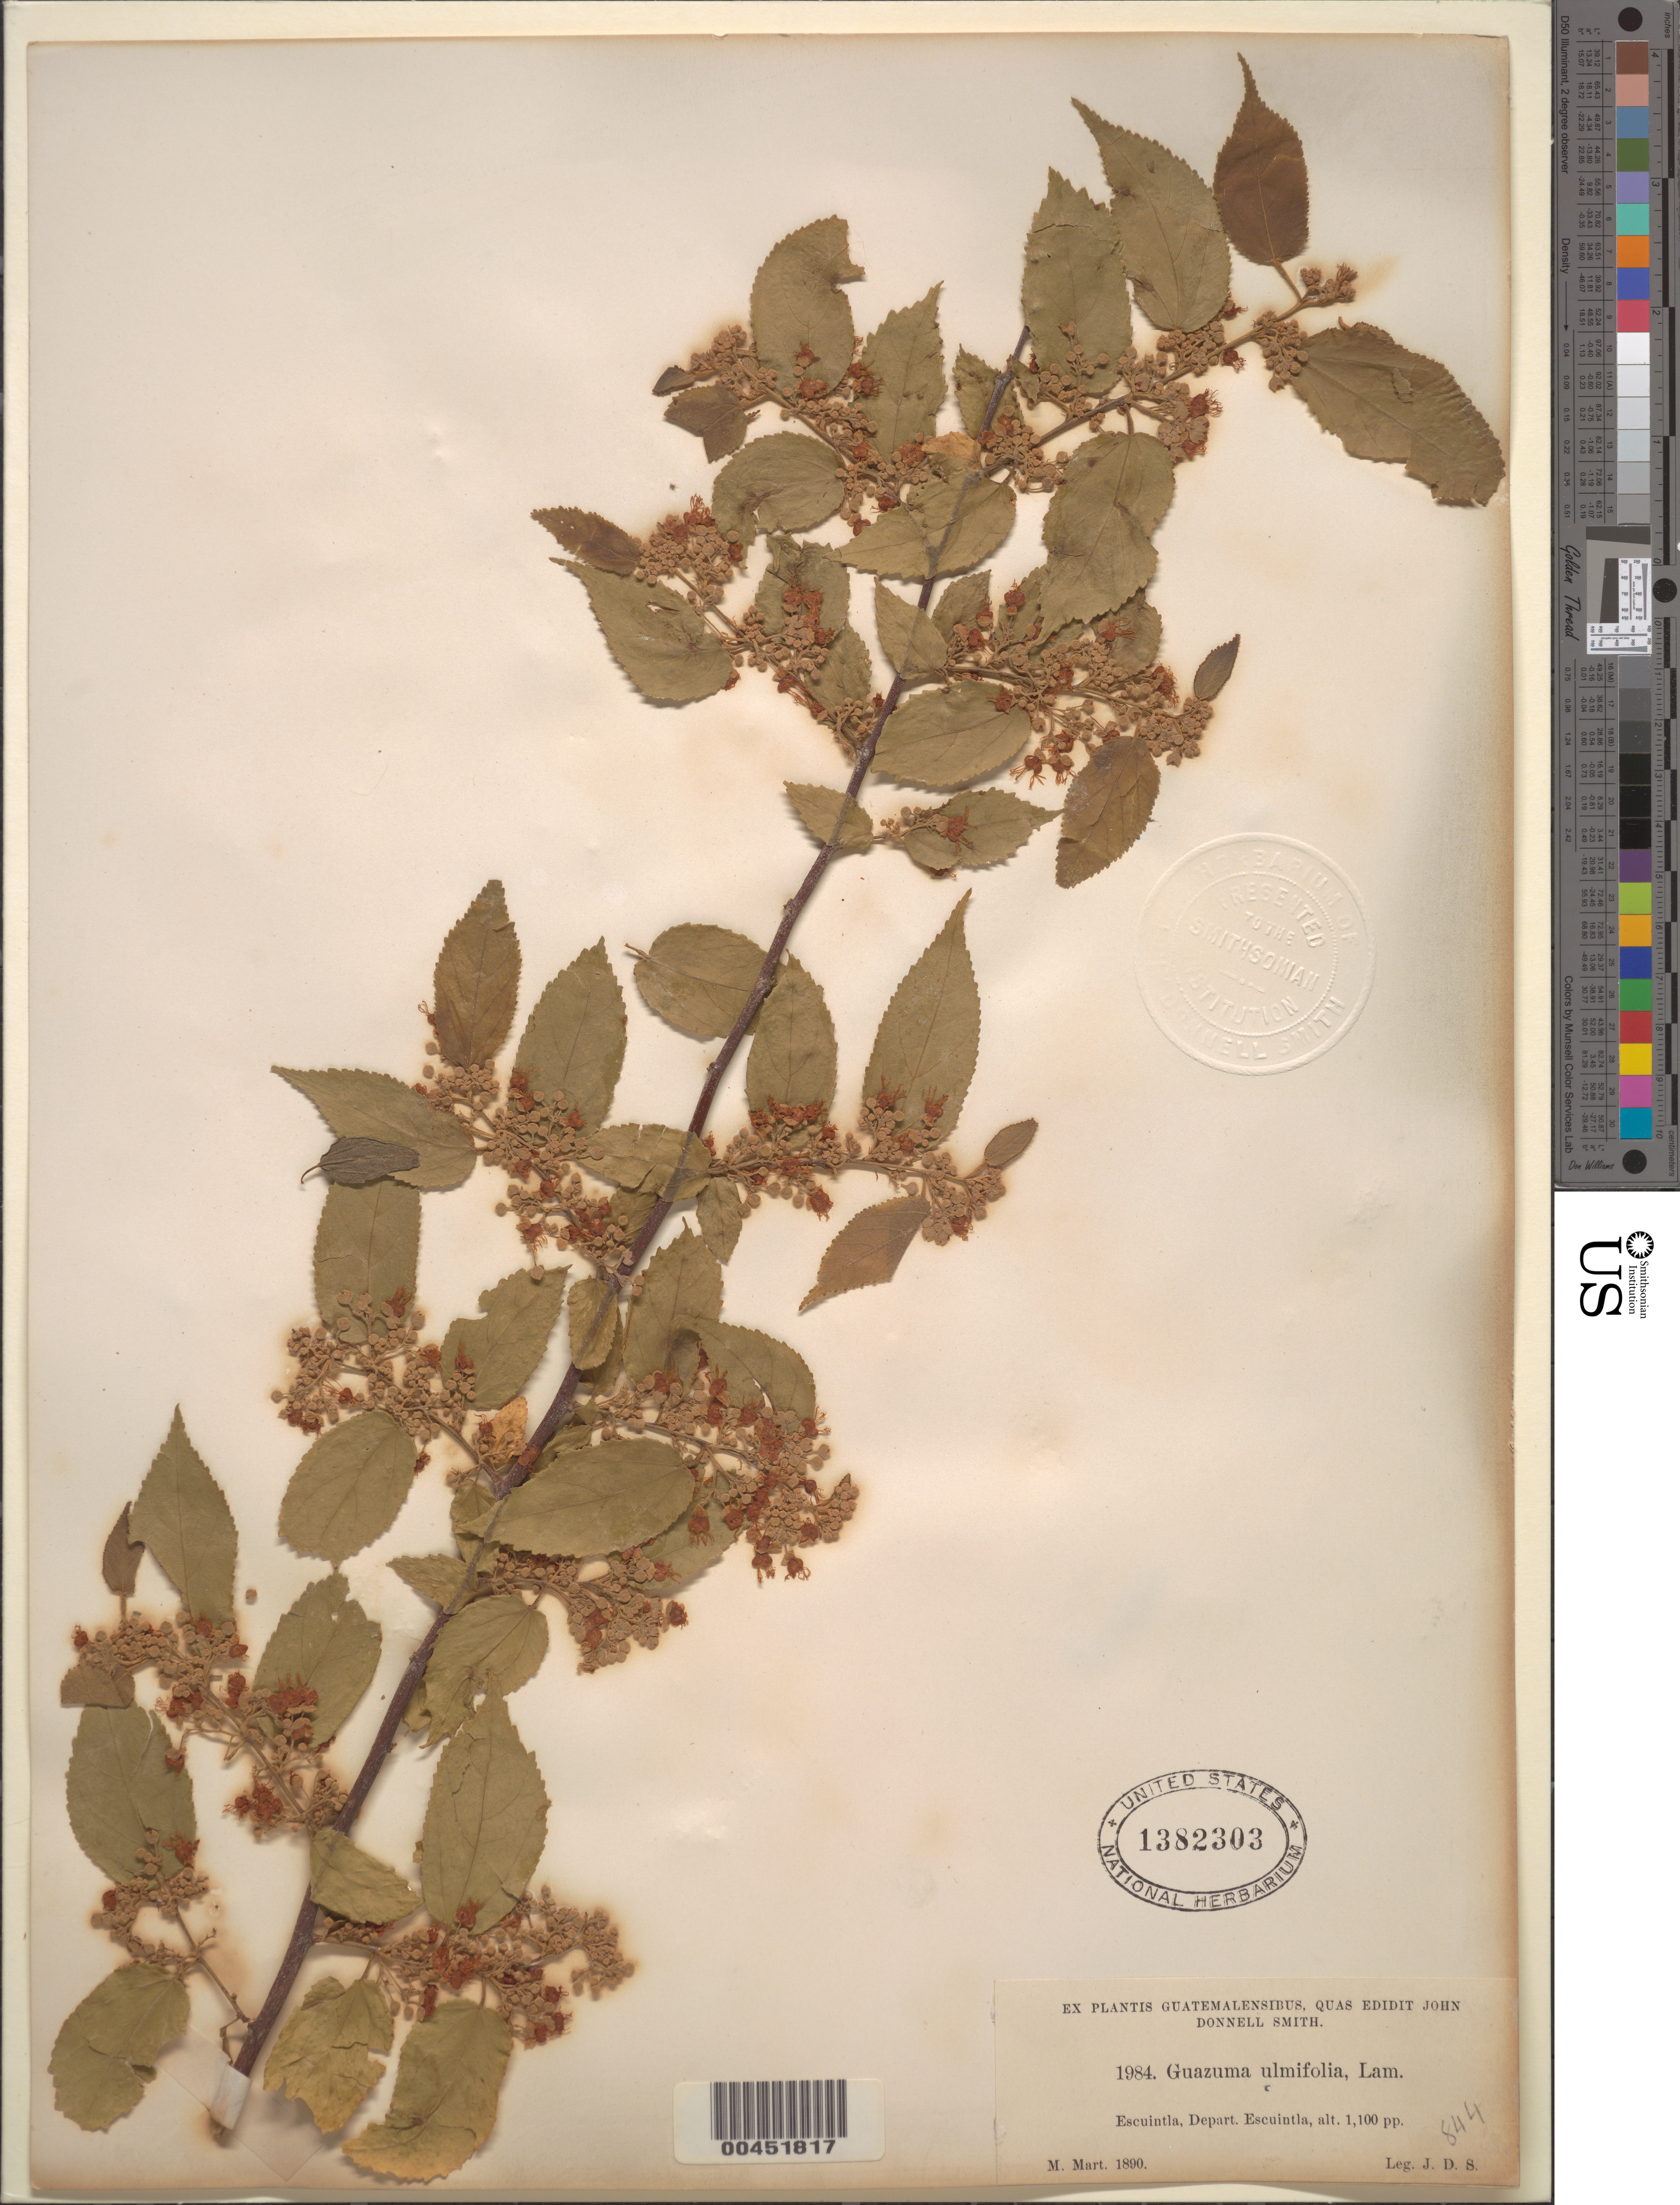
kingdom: Plantae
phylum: Tracheophyta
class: Magnoliopsida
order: Malvales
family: Malvaceae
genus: Guazuma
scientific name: Guazuma ulmifolia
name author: Lam.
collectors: J. Donnell Smith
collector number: ex Pl. Guat. 1984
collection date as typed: Mar 1890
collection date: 1890-03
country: Guatemala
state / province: Escuintla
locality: Escuintla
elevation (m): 335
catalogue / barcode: US 1382303